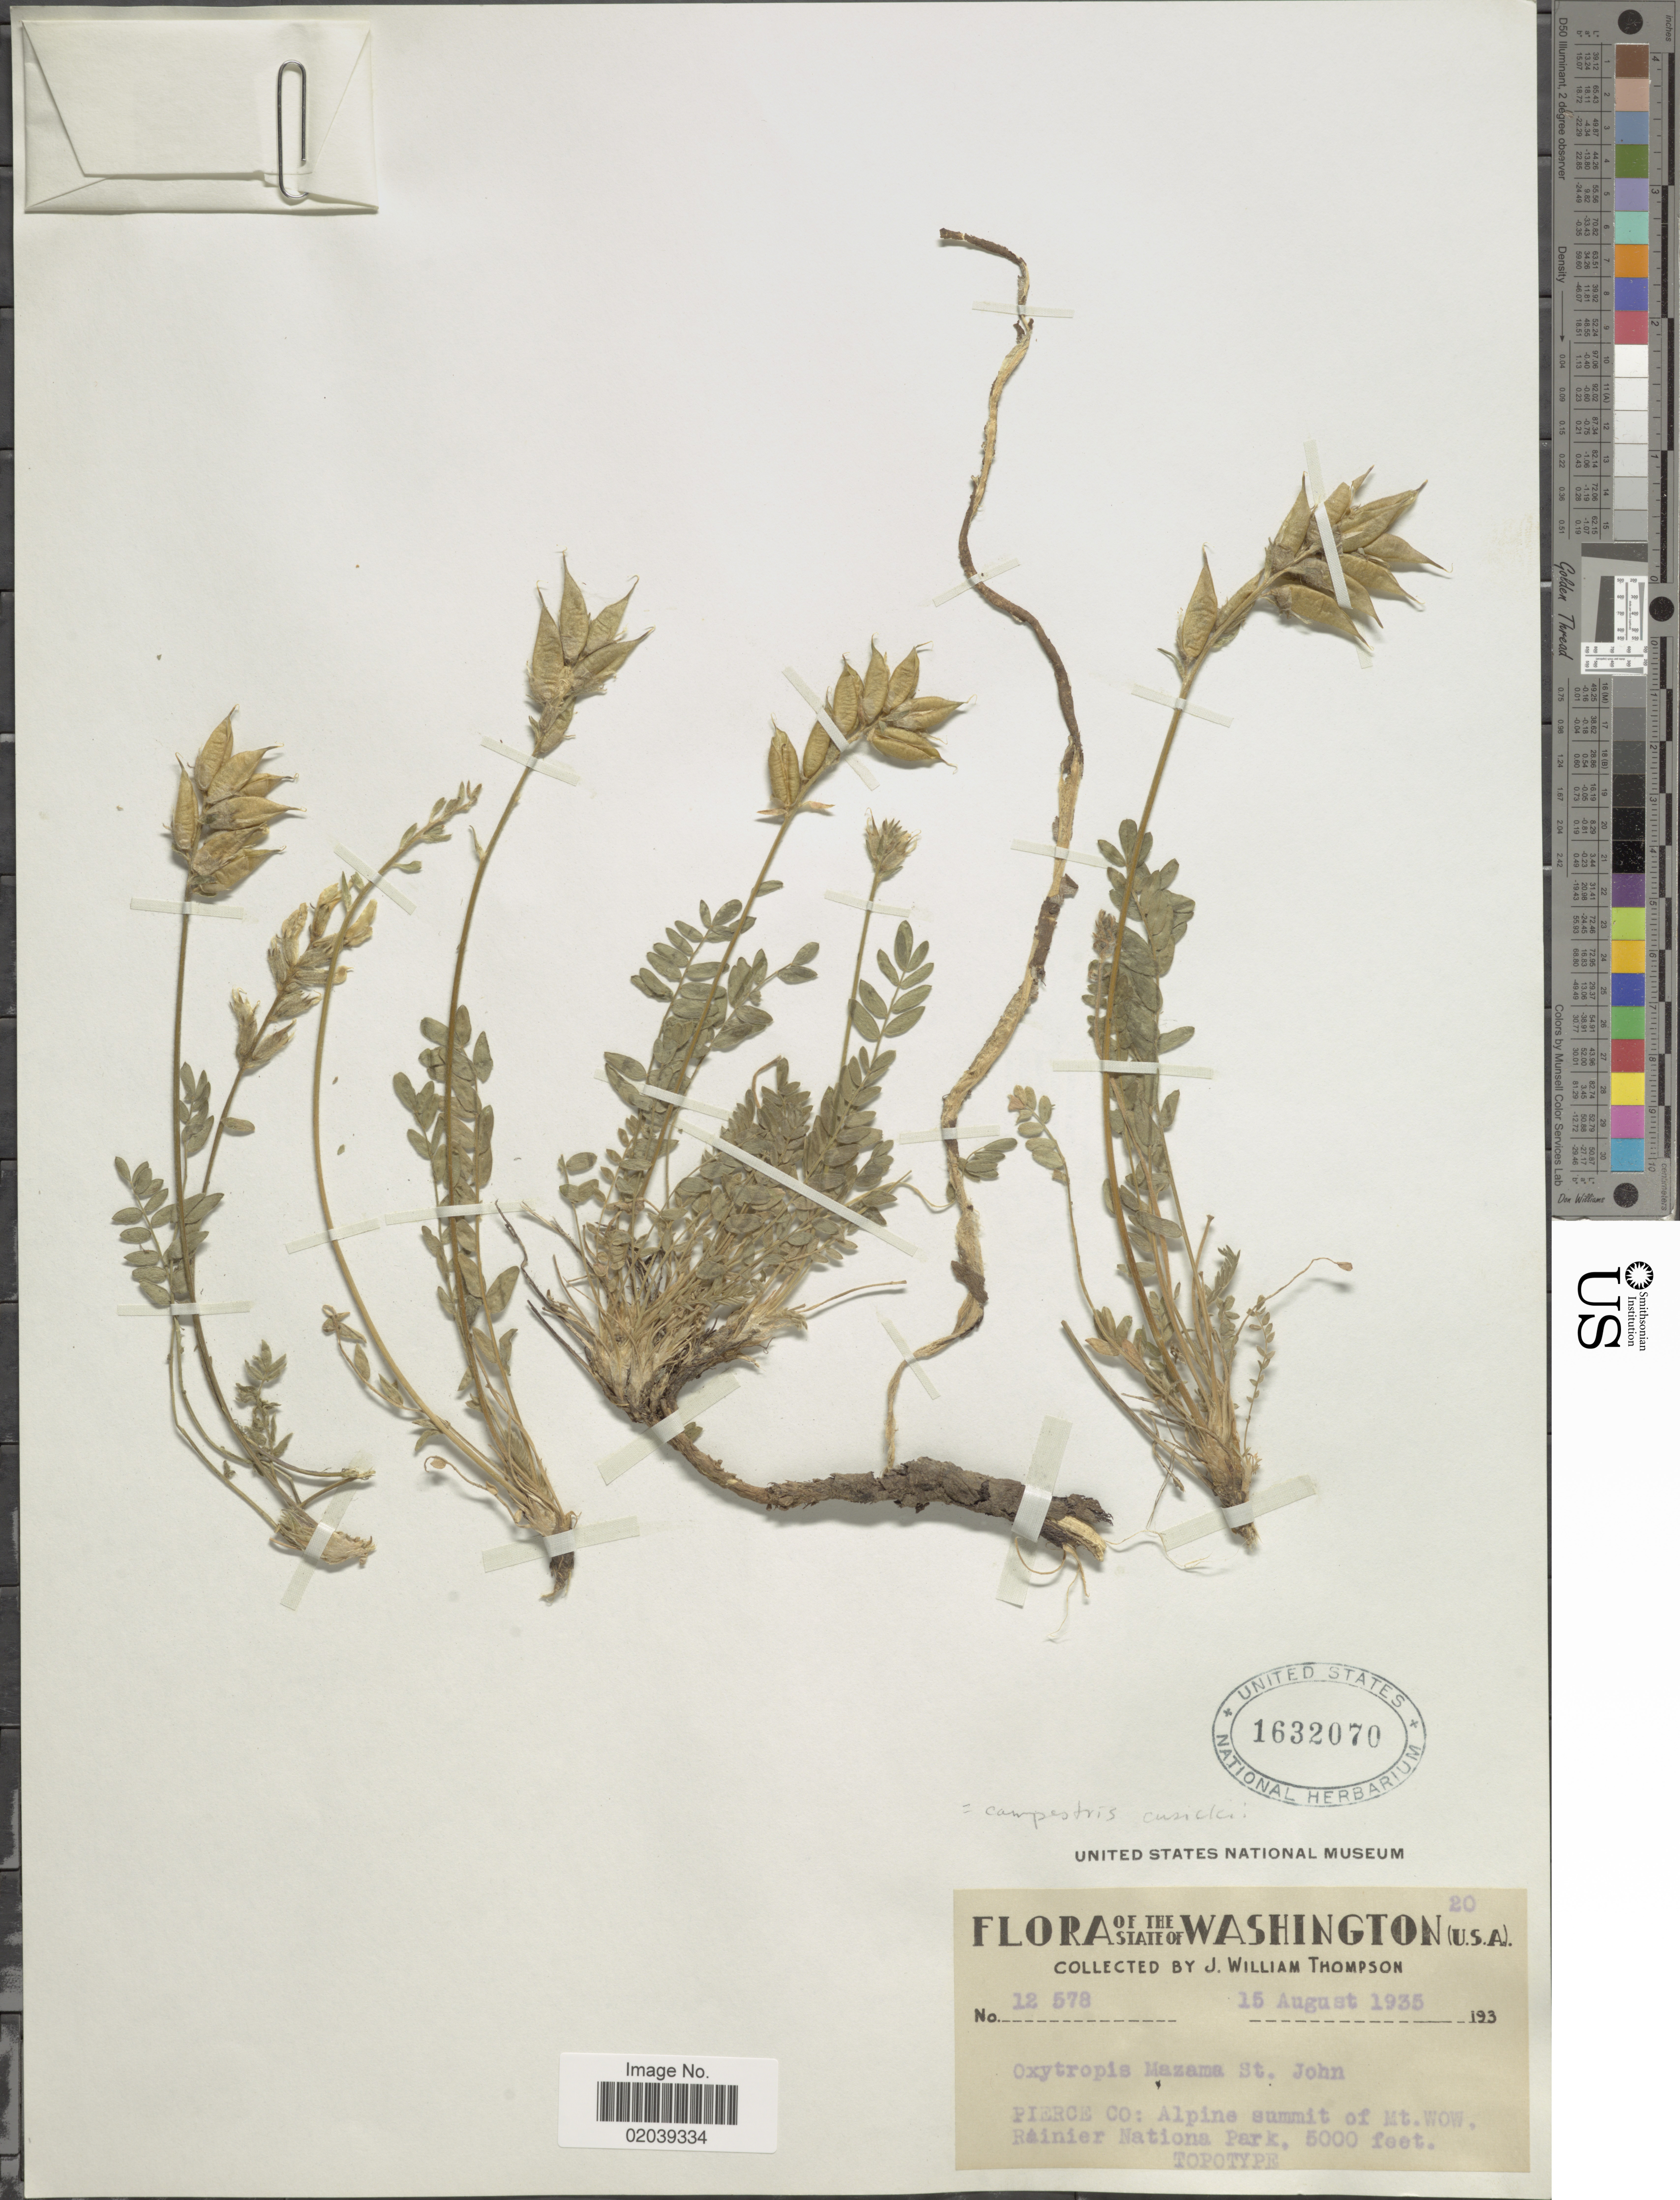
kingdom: Plantae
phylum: Tracheophyta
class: Magnoliopsida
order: Fabales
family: Fabaceae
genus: Oxytropis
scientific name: Oxytropis campestris var. cusickii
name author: (Greenm.) Barneby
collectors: J. W. Thompson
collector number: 12578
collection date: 1935-08-15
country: United States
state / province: Washington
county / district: Pierce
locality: Pierce County. Alpine summit of Mt. Wow (Goat). Rainier National Park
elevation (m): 1524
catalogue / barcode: US 1632070